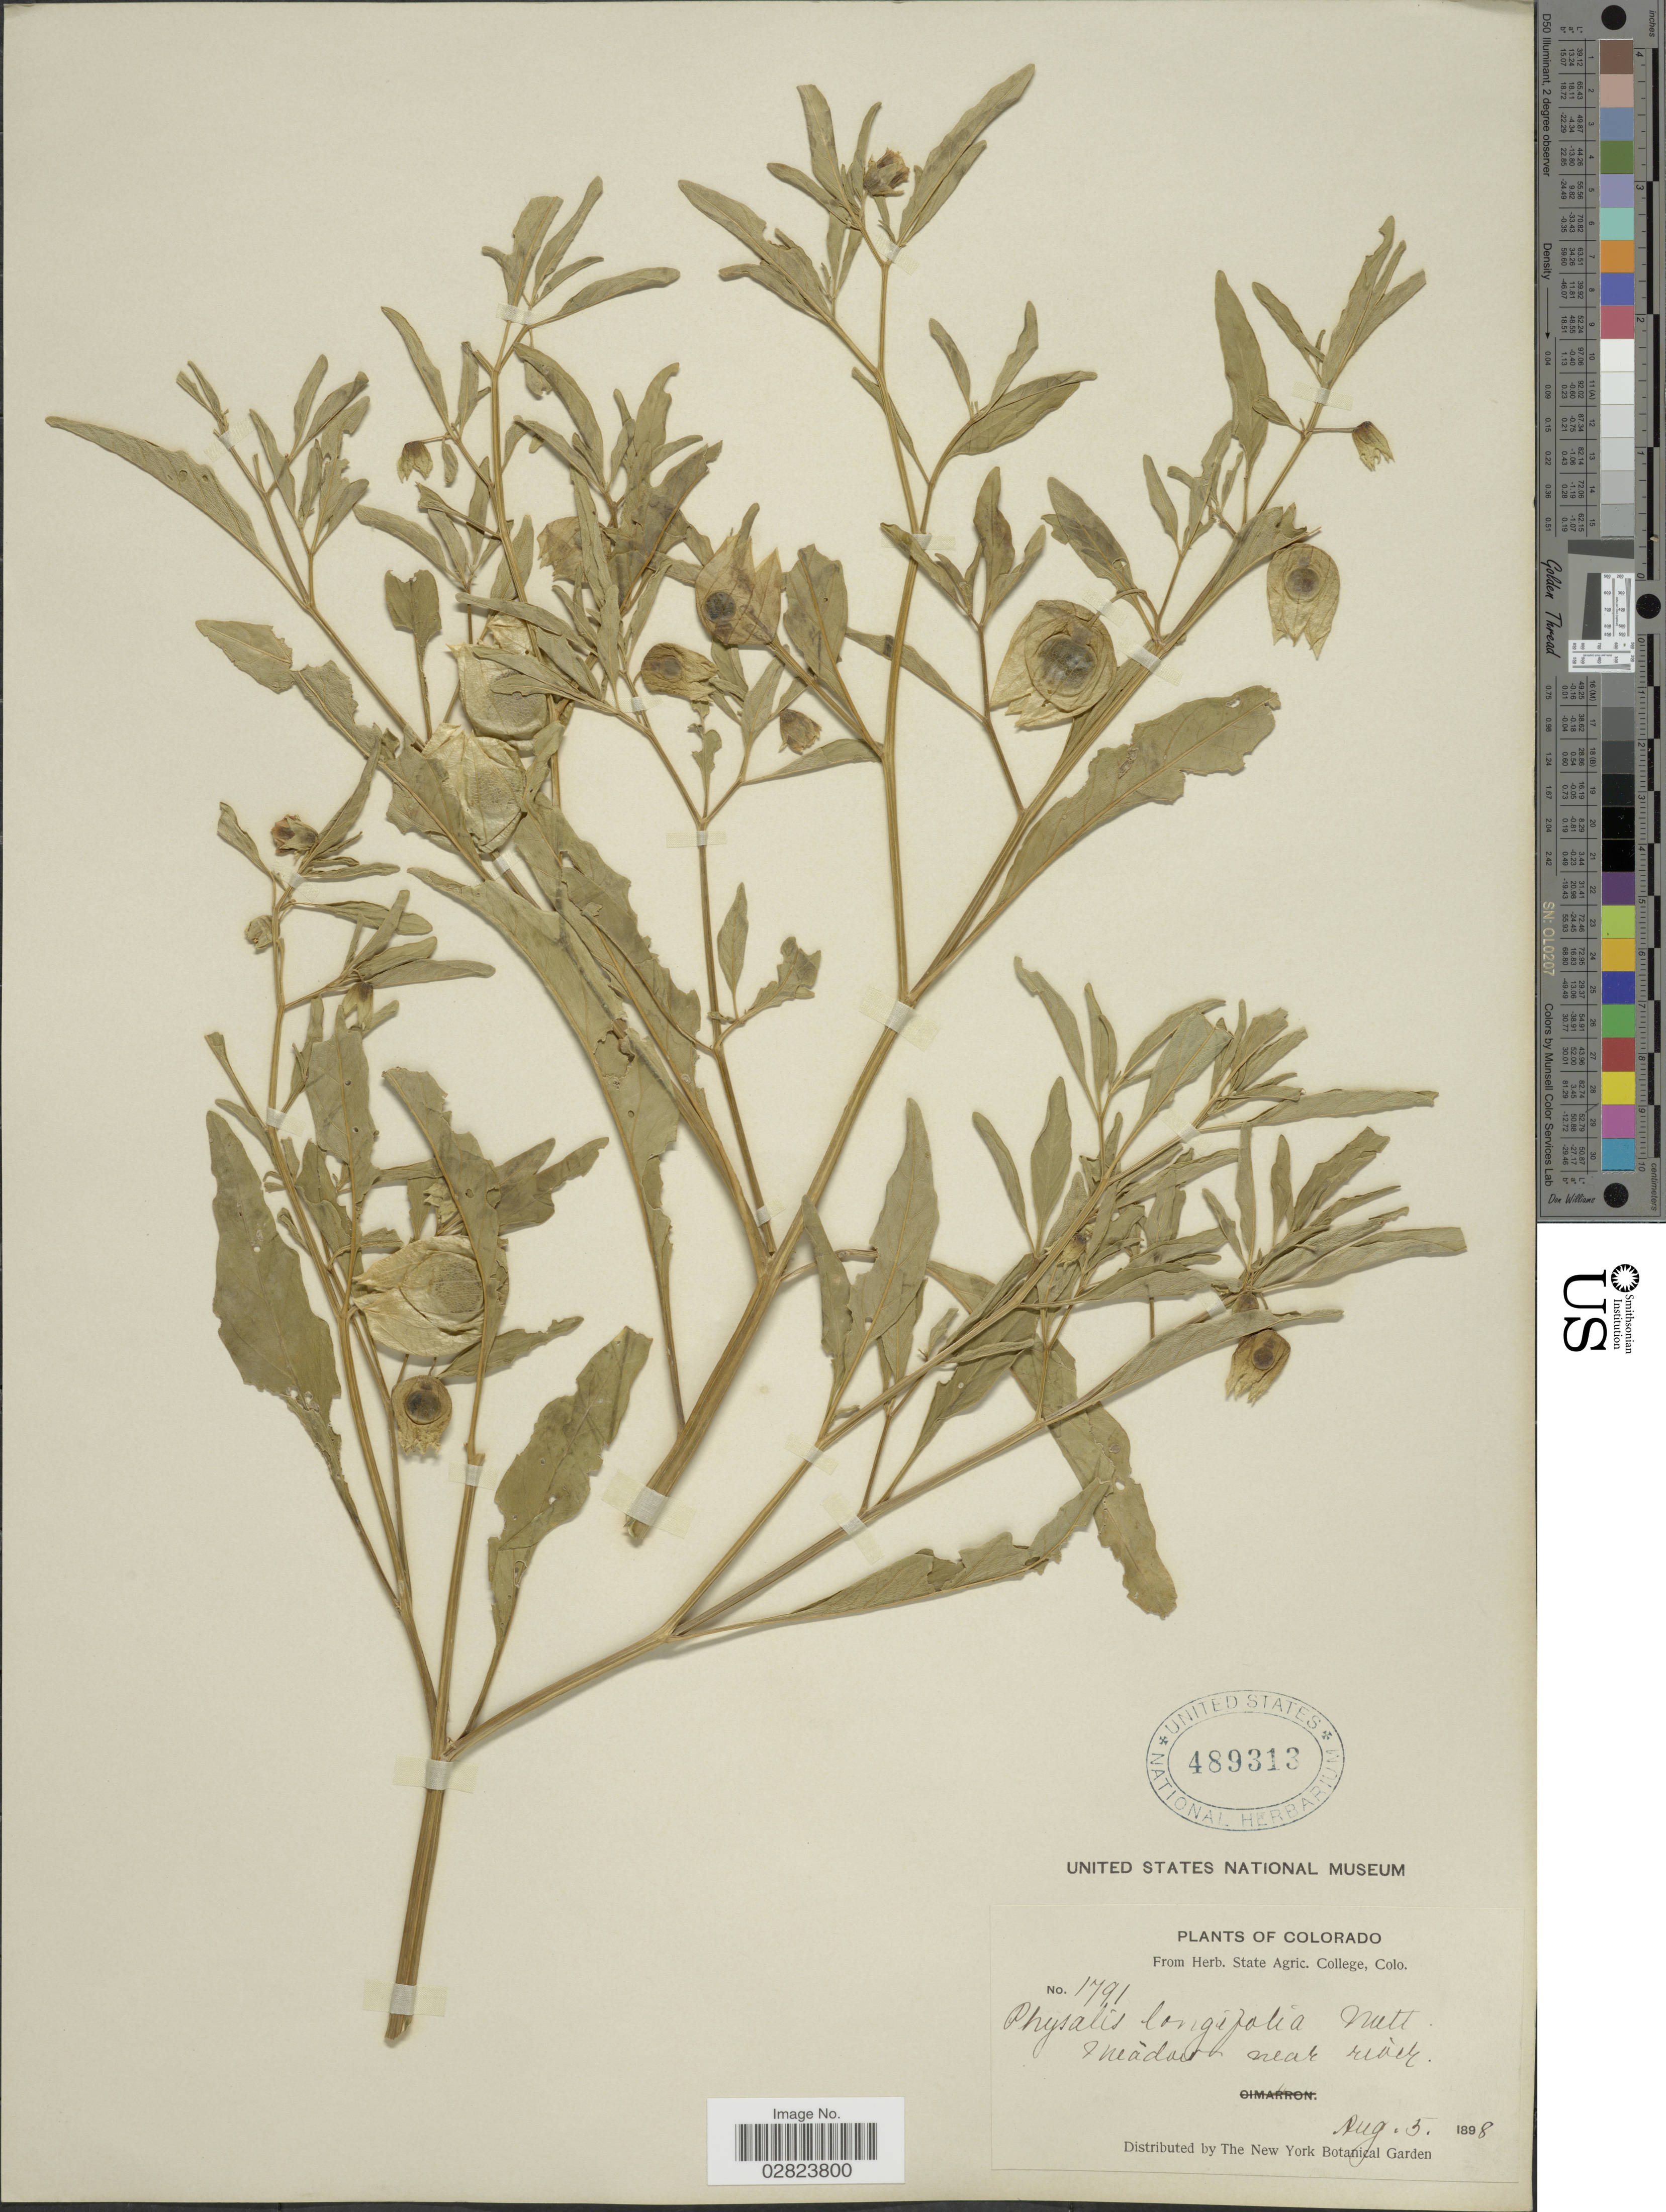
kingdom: Plantae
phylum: Tracheophyta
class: Magnoliopsida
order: Solanales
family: Solanaceae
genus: Physalis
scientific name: Physalis longifolia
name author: Nutt.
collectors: ex herb. State Agric. College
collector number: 1791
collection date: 1898-08-05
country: United States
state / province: Colorado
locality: Meadow near river.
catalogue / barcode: US 489313